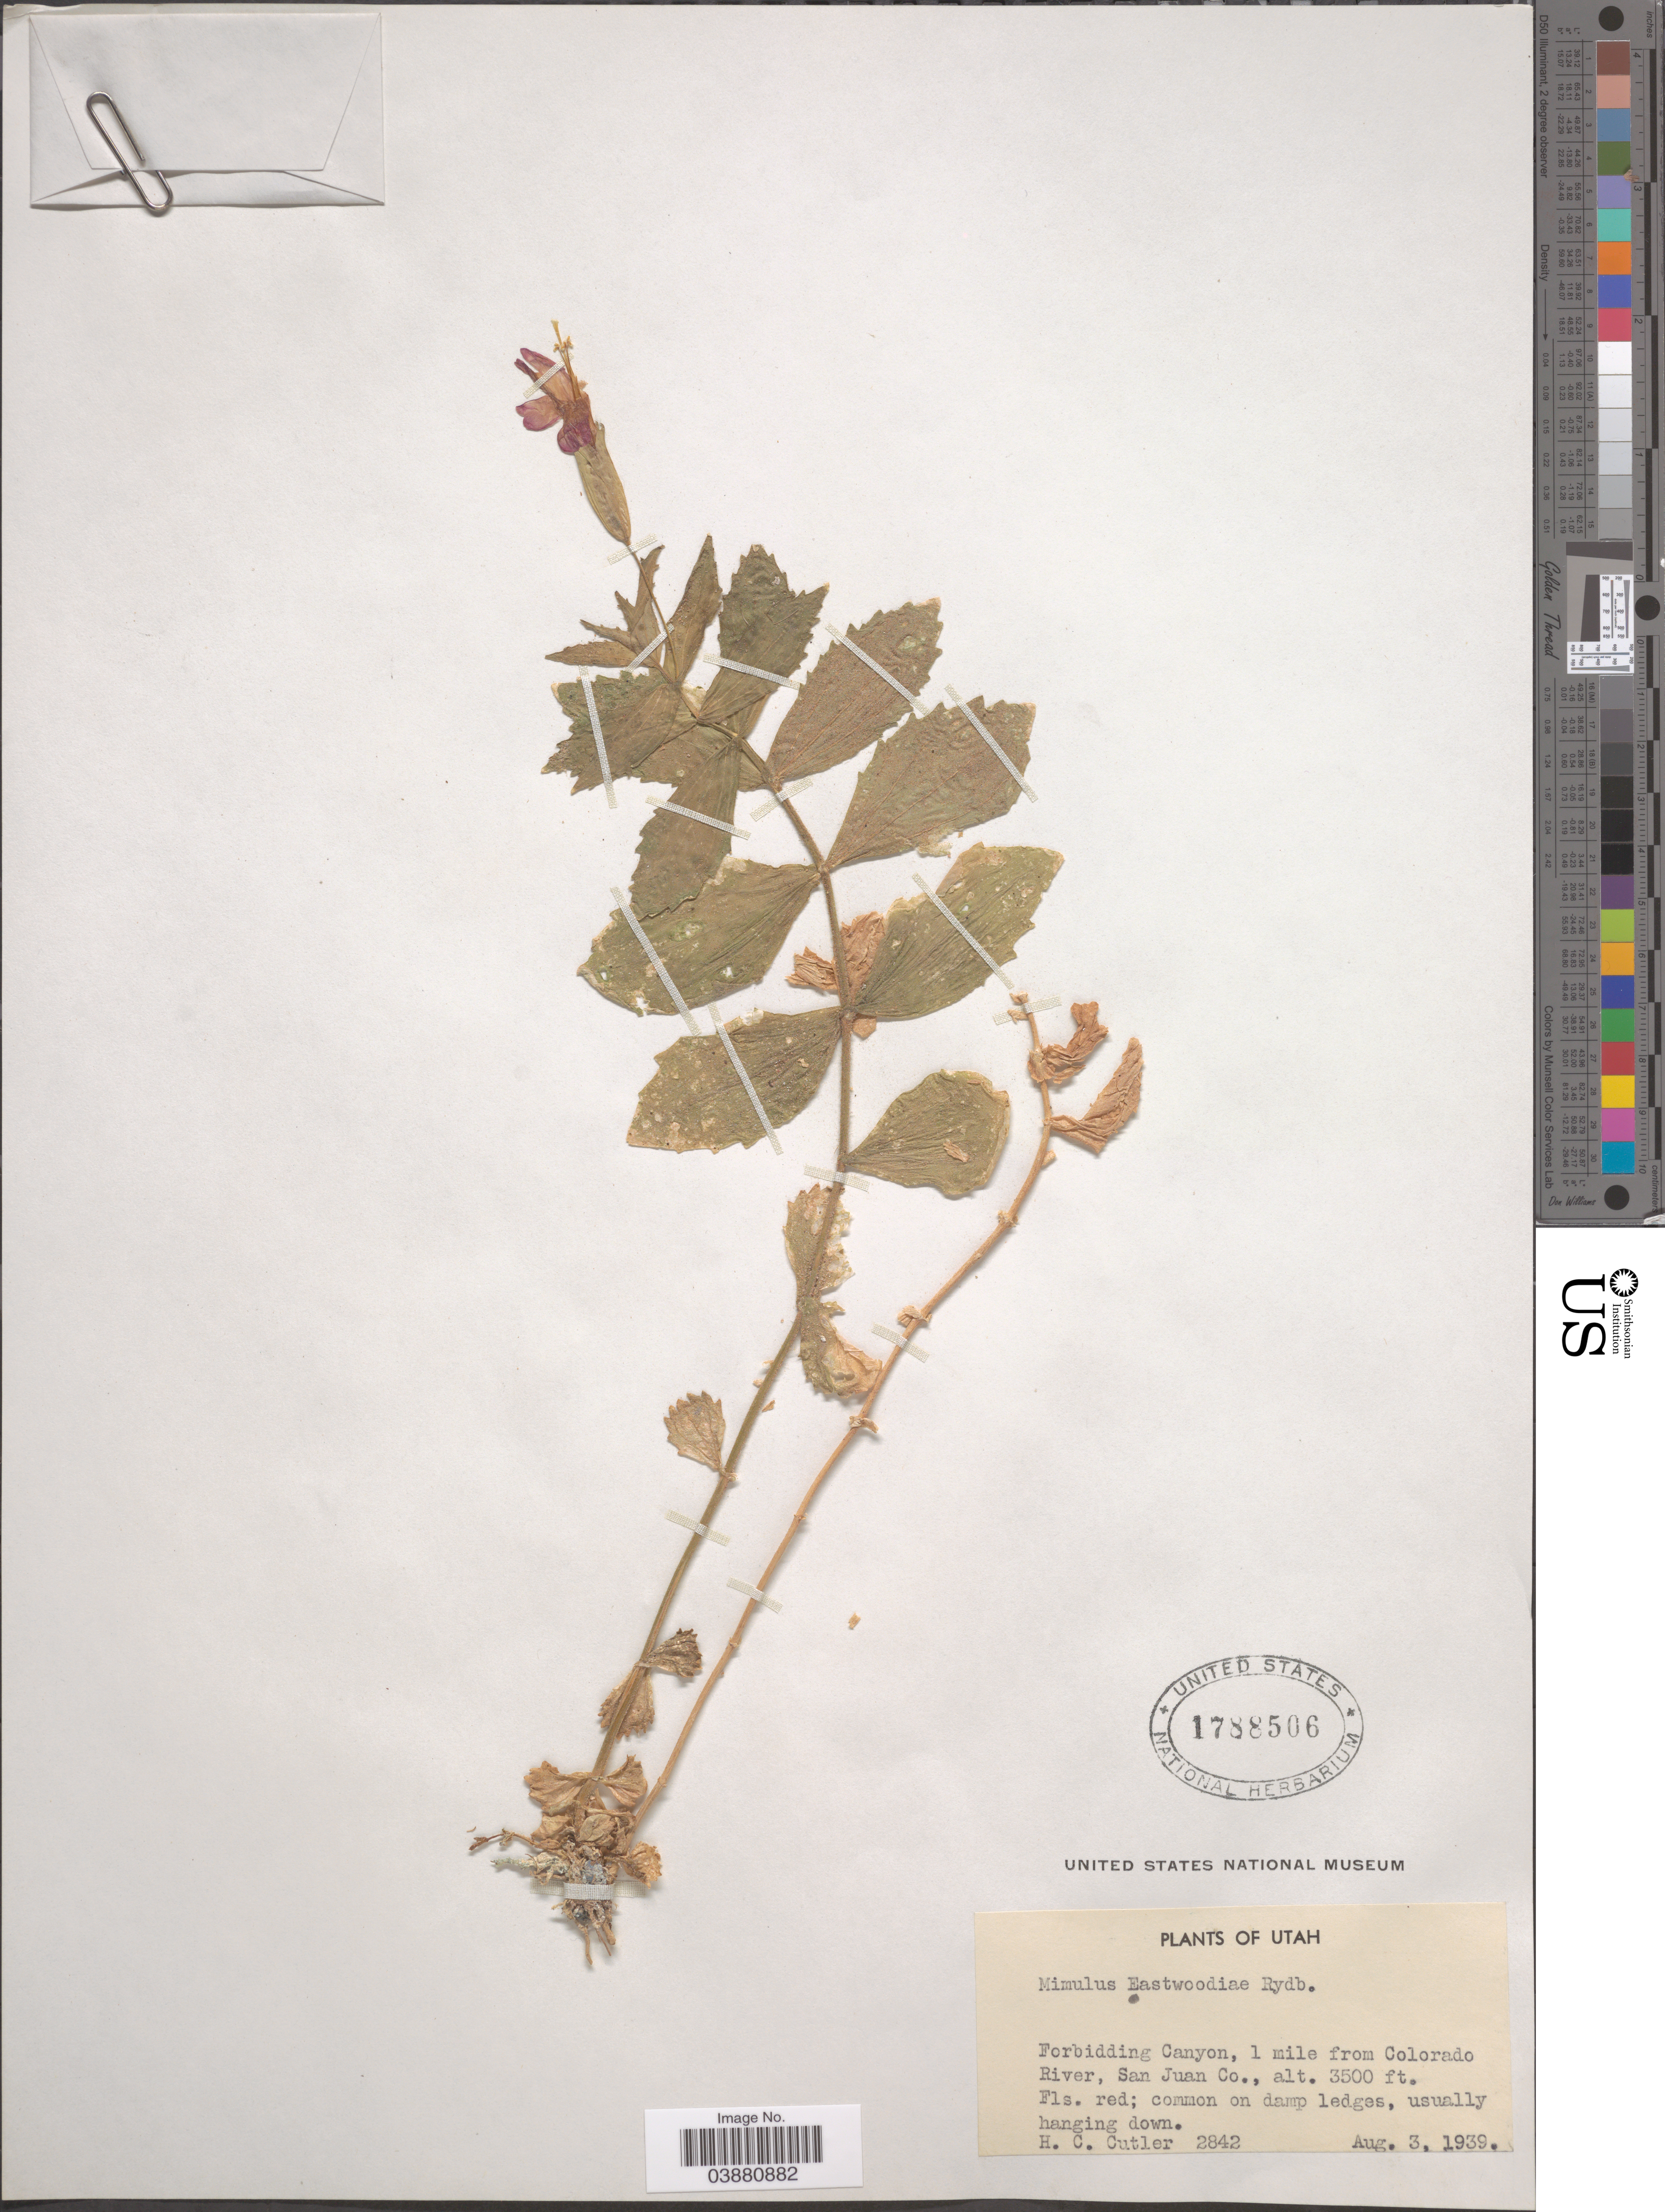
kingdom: Plantae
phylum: Tracheophyta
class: Magnoliopsida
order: Lamiales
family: Phrymaceae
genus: Mimulus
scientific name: Mimulus eastwoodiae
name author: Rydb.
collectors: H. C. Cutler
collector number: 2842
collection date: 1939-08-03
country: United States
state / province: Utah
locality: Forbidding Canyon, 1 mile from Colorado River, San Juan Co.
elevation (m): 1067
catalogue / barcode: US 1788506